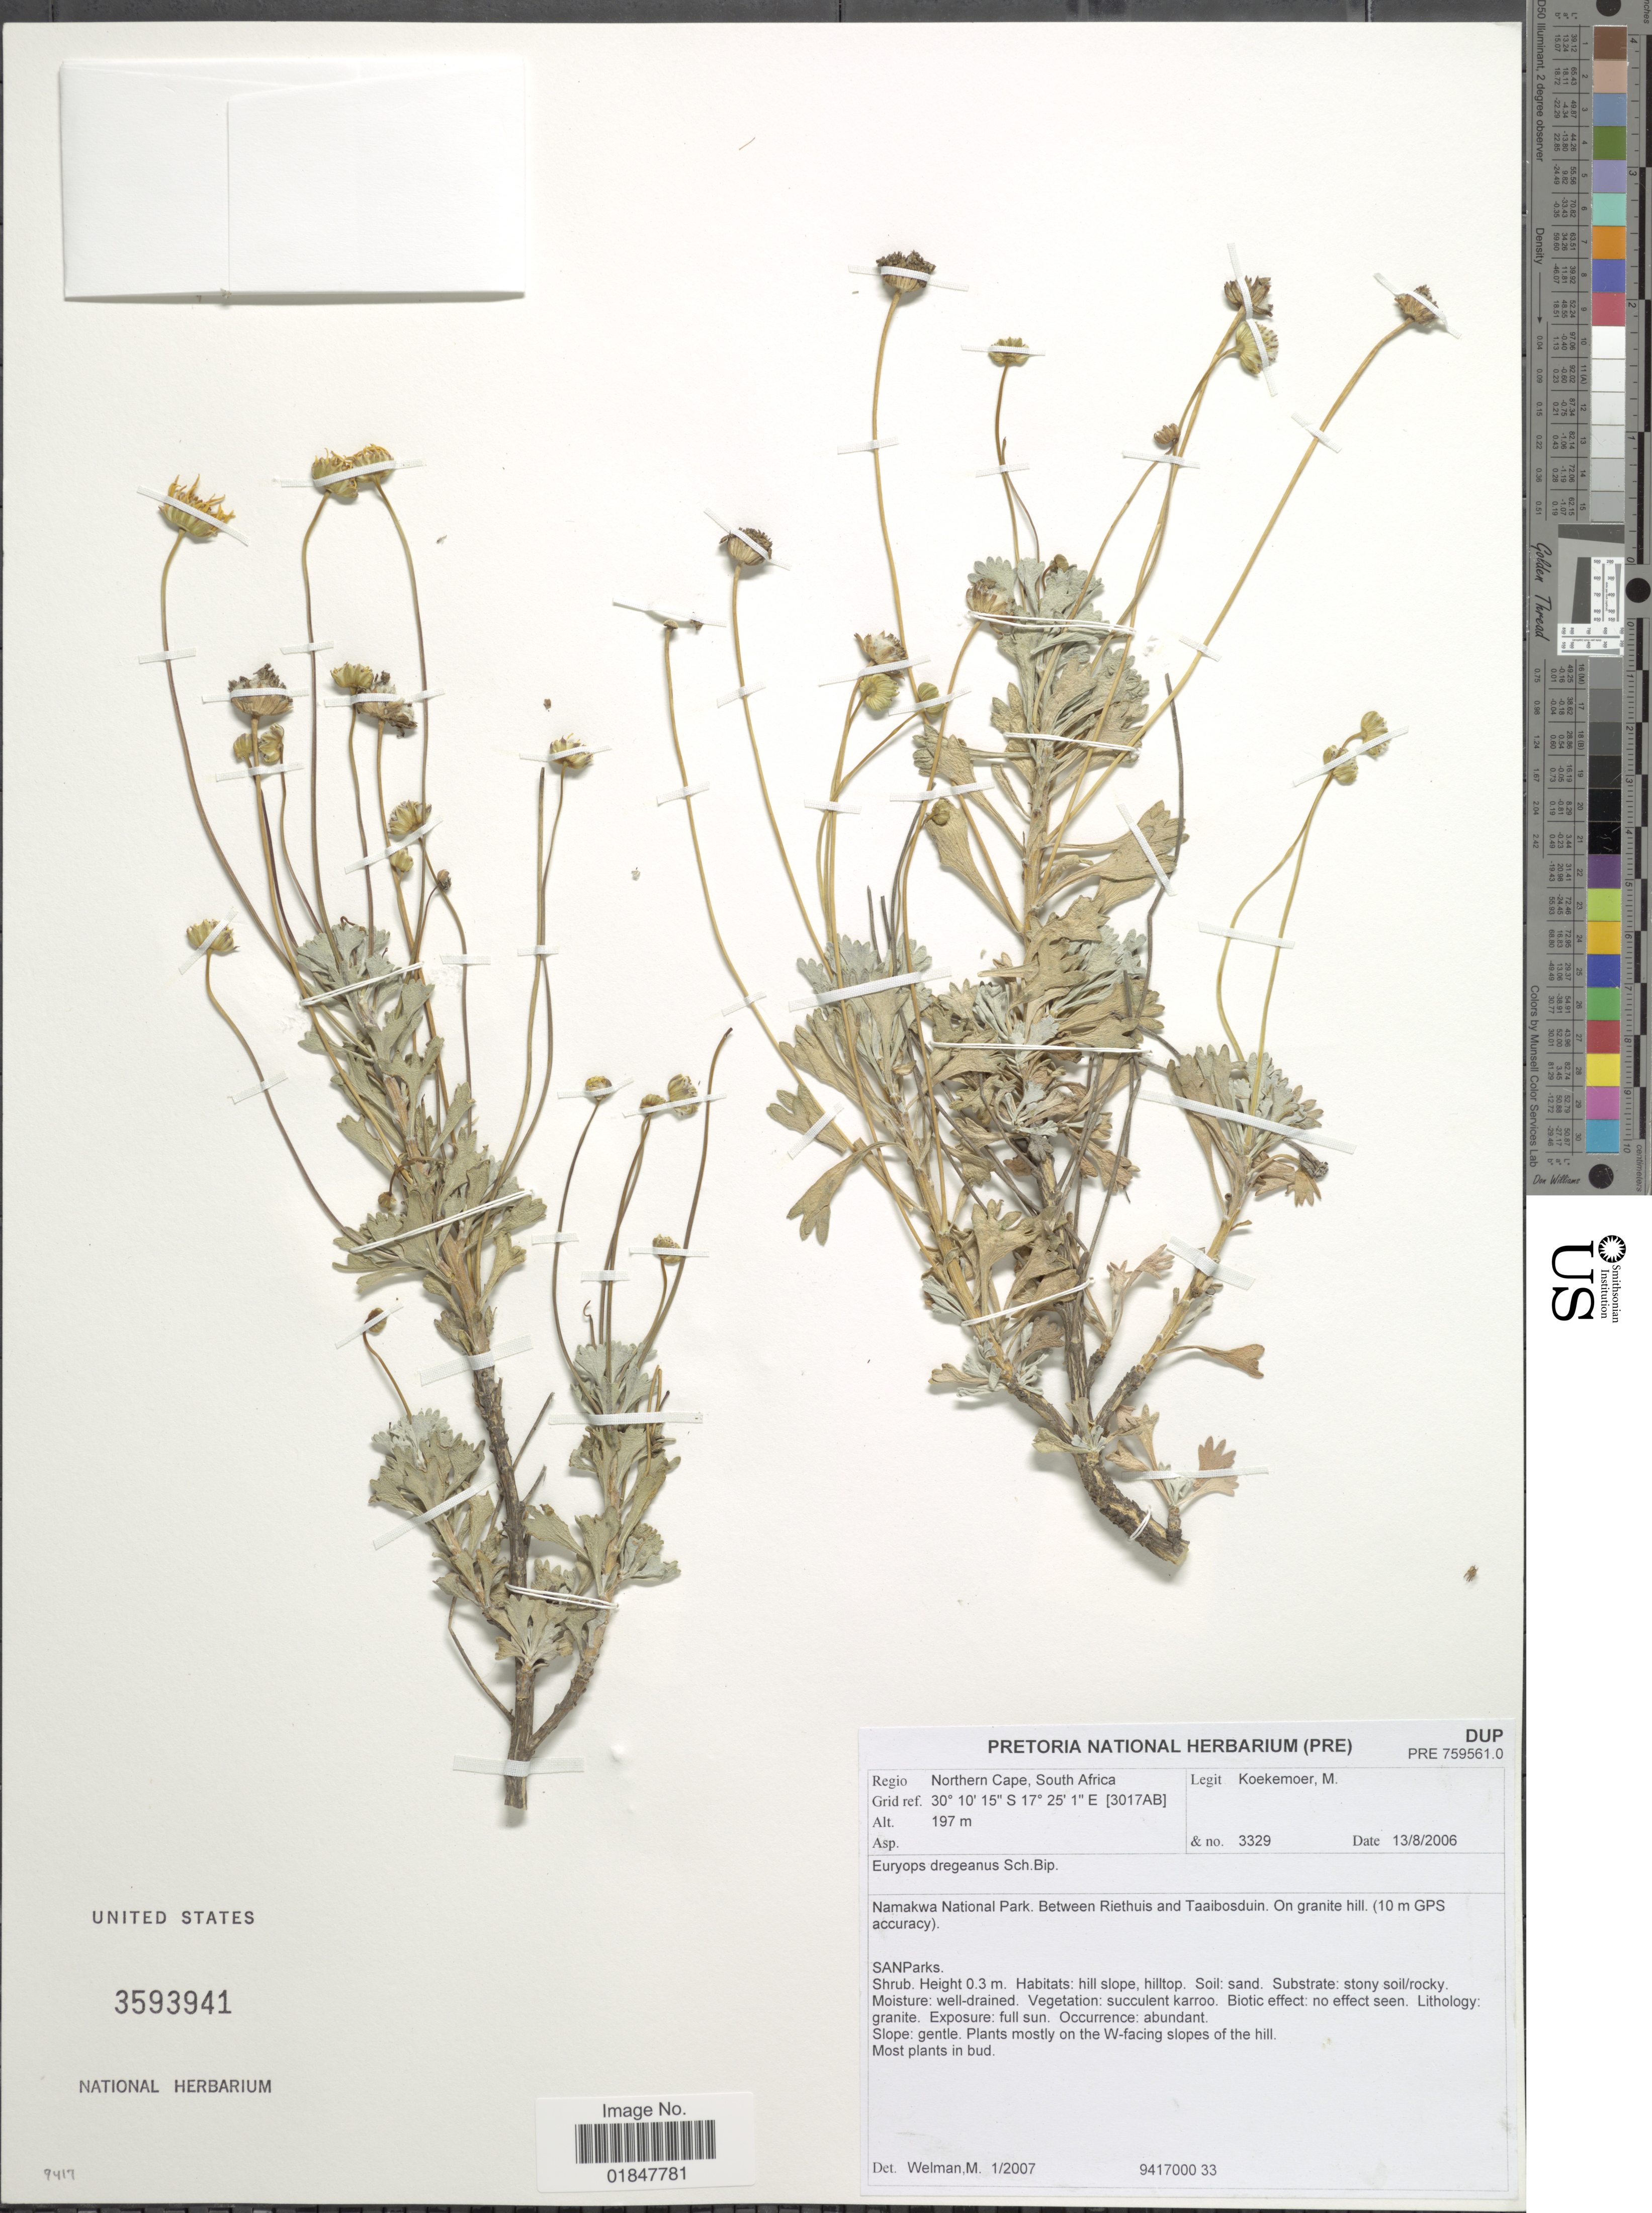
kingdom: Plantae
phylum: Tracheophyta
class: Magnoliopsida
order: Asterales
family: Asteraceae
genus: Euryops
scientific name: Euryops dregeanus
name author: Sch. Bip.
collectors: M. Koekemoer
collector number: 3329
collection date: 2006-08-13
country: South Africa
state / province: Northern Cape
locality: Namakwa National Park. Between Riethuis and Taaibosduin. On granite hill (10m GPS accuracy), (3017AB)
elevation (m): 197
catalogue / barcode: US 3593941